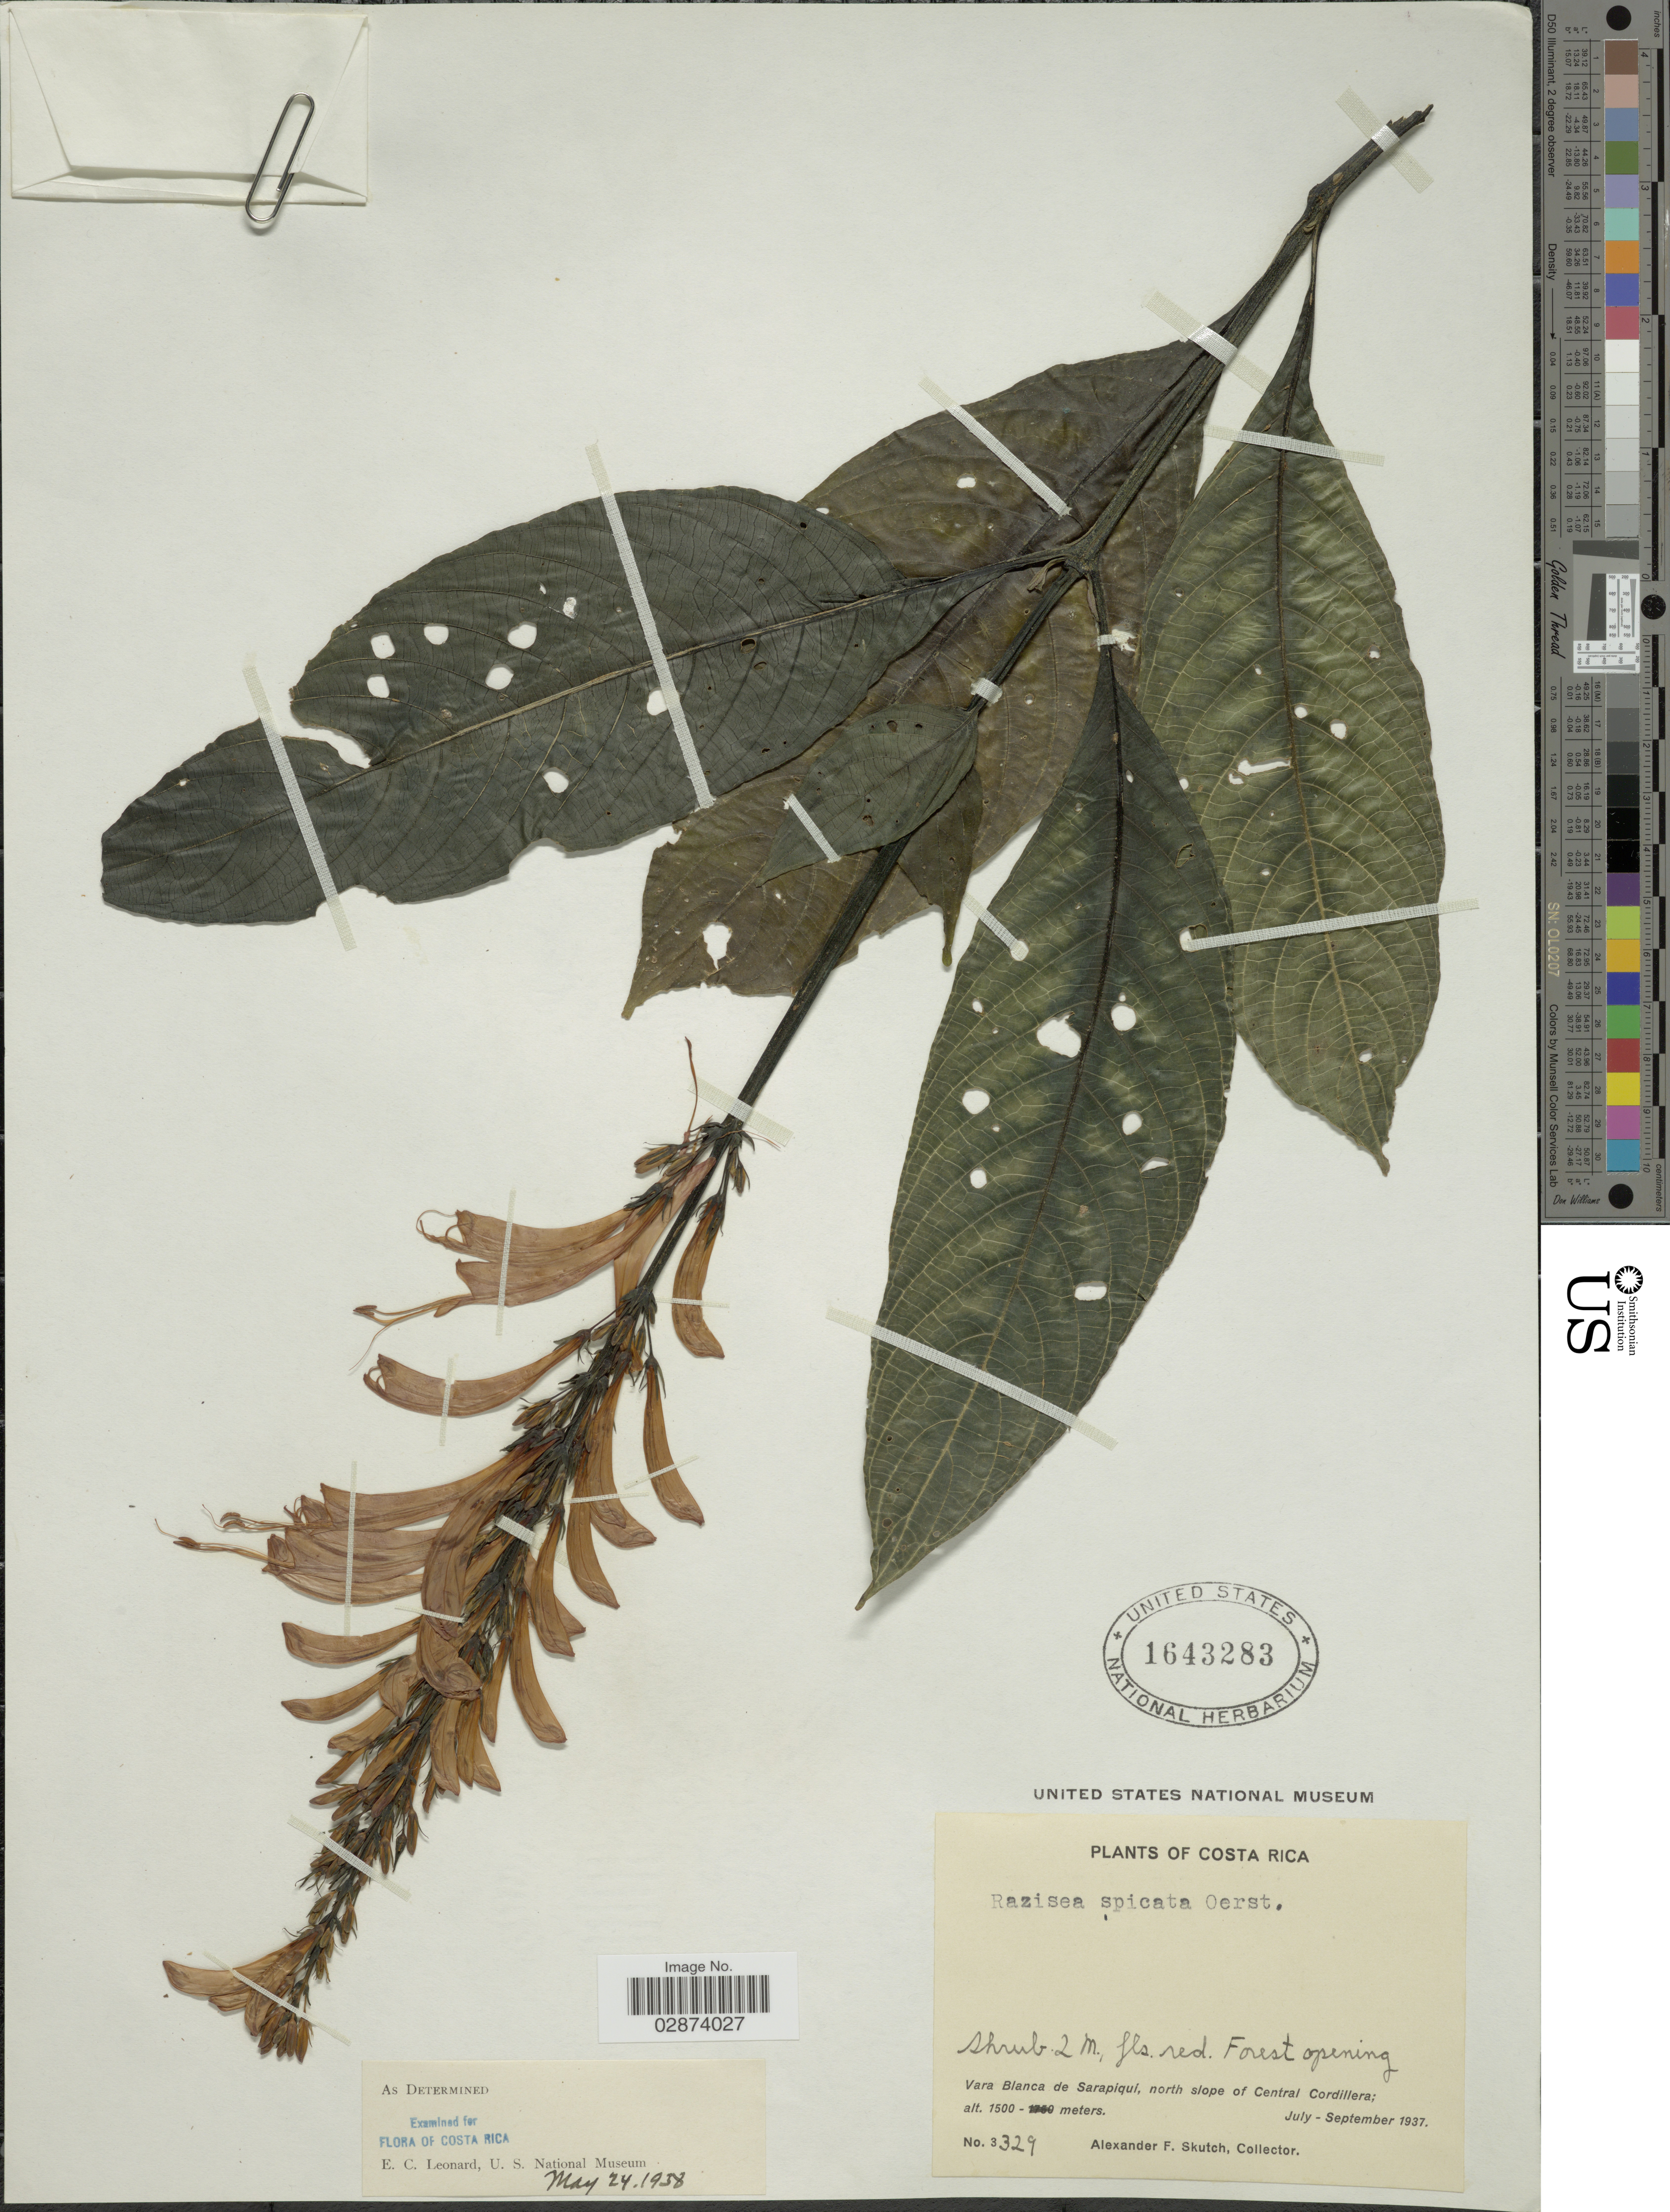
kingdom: Plantae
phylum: Tracheophyta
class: Magnoliopsida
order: Lamiales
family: Acanthaceae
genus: Razisea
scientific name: Razisea spicata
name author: Oerst.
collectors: A. F. Skutch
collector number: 3329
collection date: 1937-07/1937-09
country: Costa Rica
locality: Vara Blanca de Sarapiqui, north slope of Central Cordillera.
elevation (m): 1500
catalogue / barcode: US 1643283